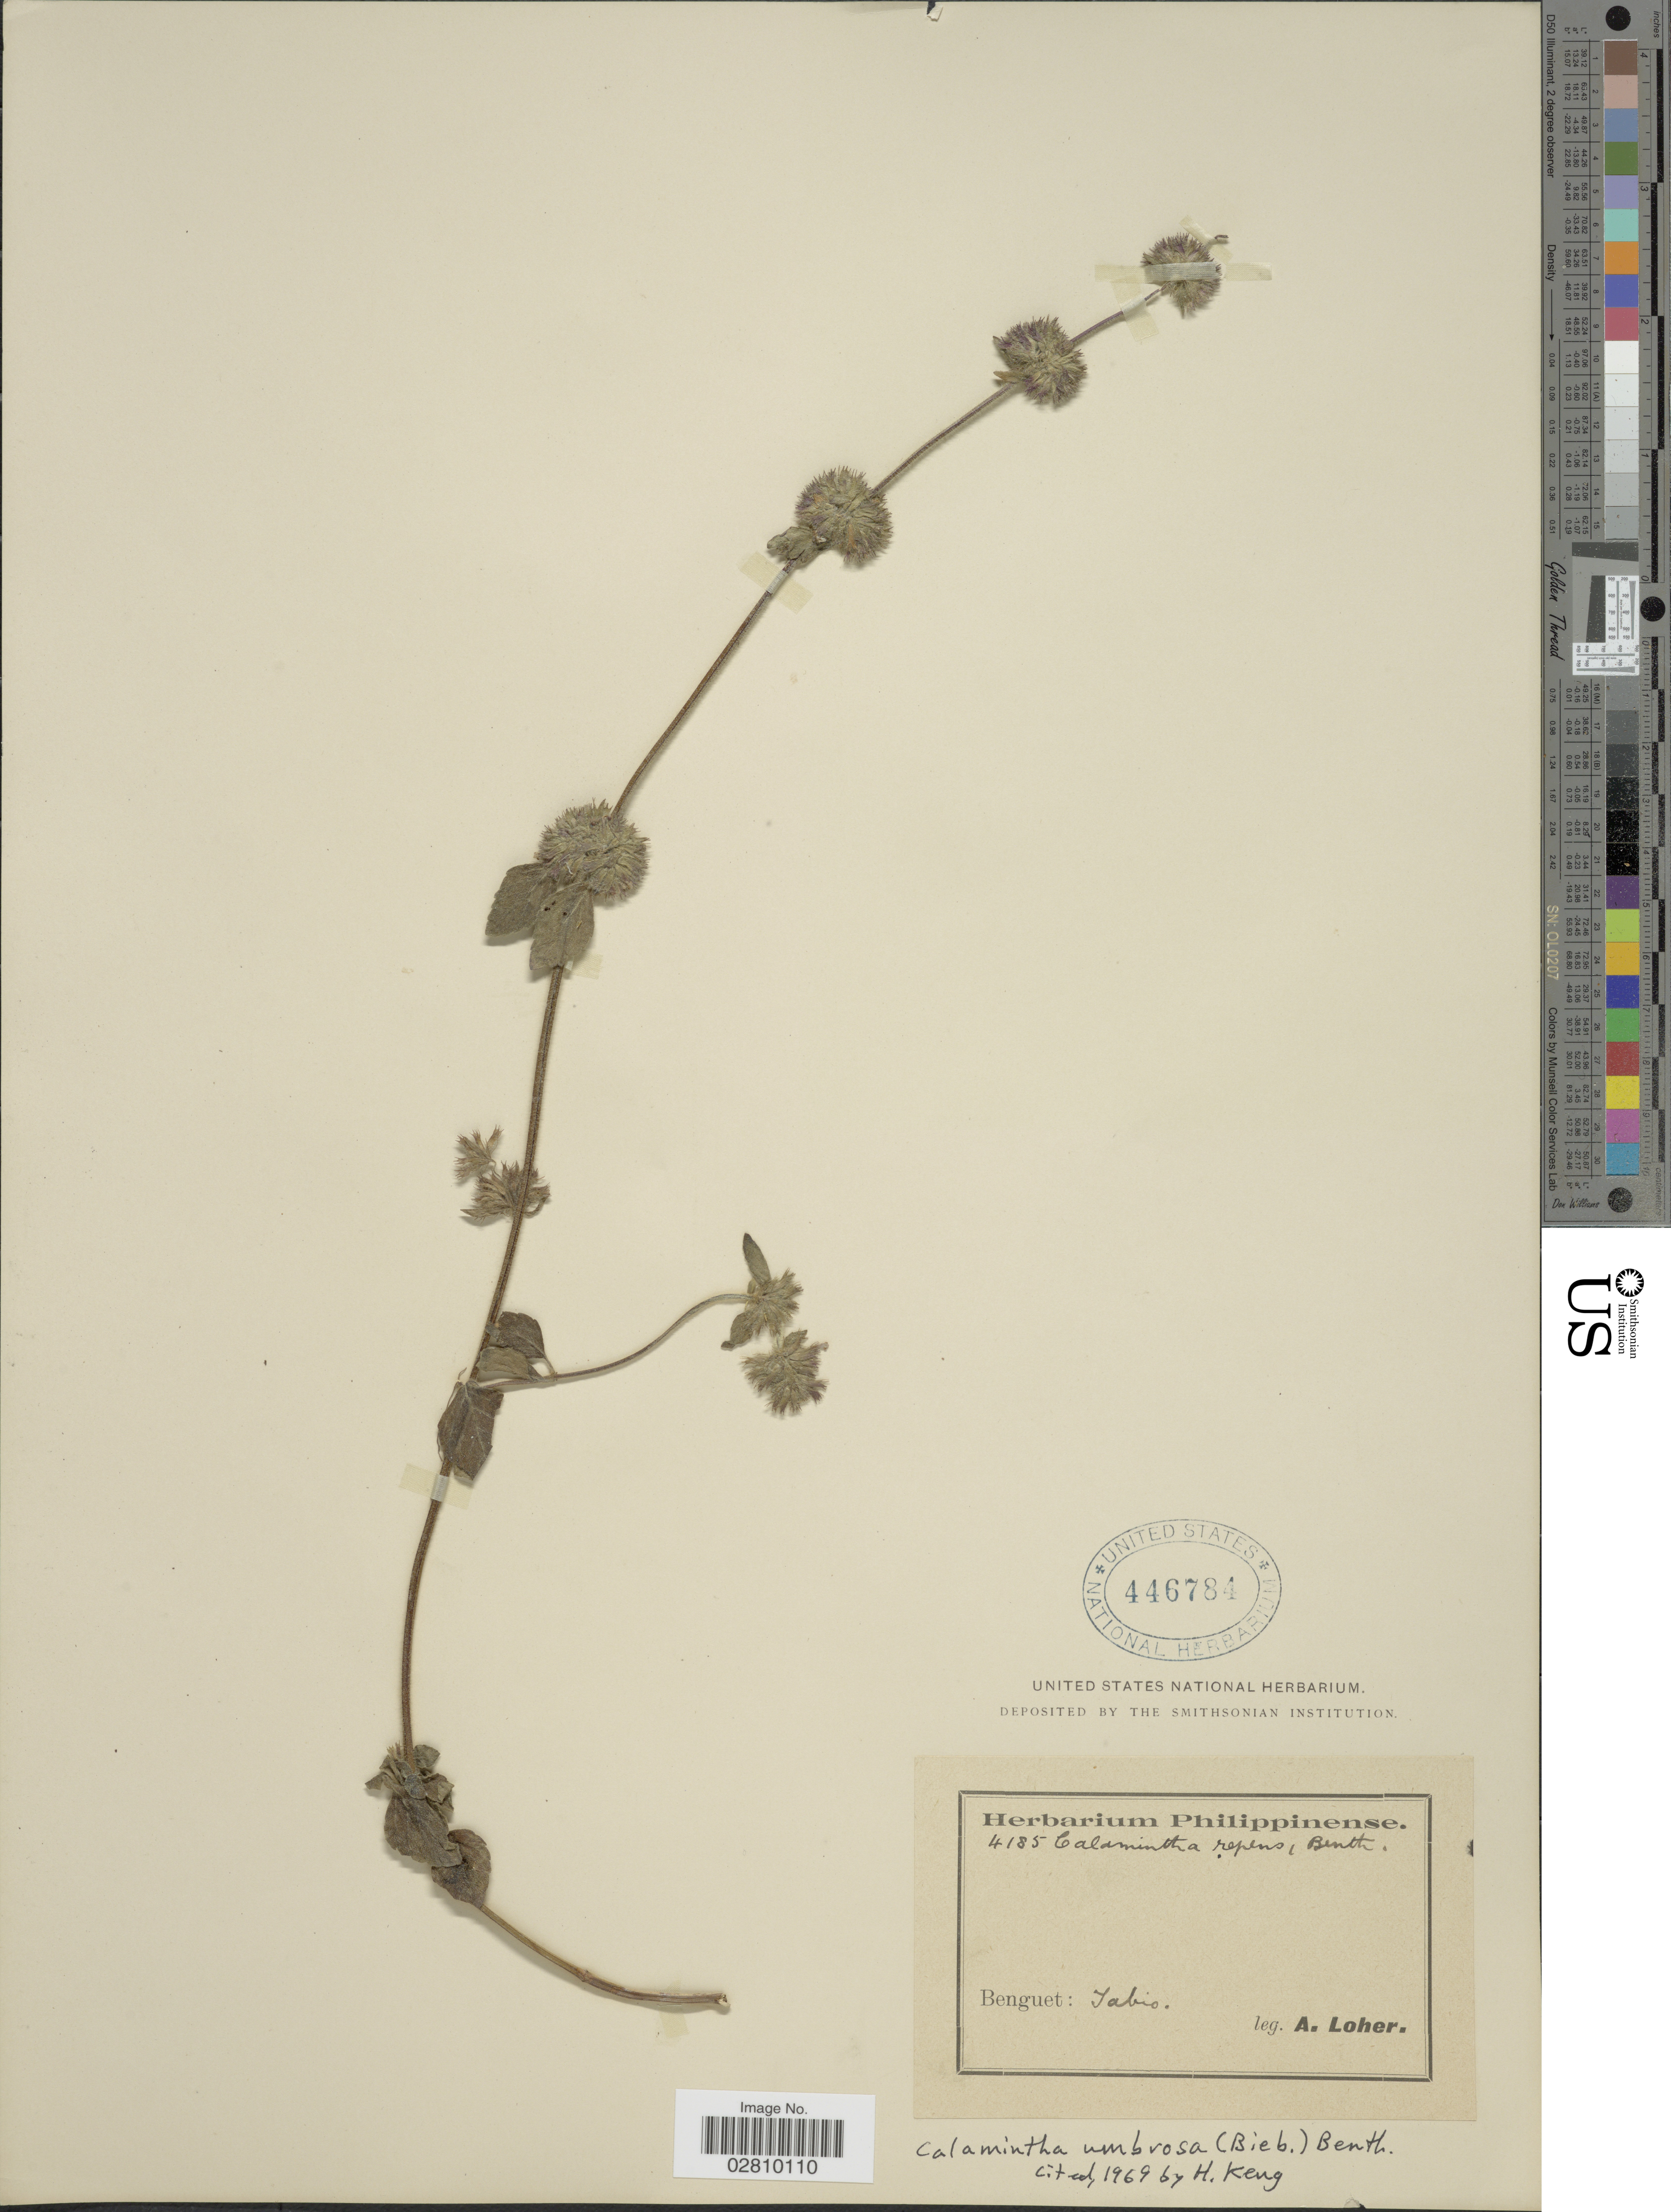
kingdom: Plantae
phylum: Tracheophyta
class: Magnoliopsida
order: Lamiales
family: Lamiaceae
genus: Calamintha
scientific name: Calamintha umbrosa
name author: (M. Bieb.) Rchb.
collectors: A. Loher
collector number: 4185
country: Philippines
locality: Benguet: Tabio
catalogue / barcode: US 446784